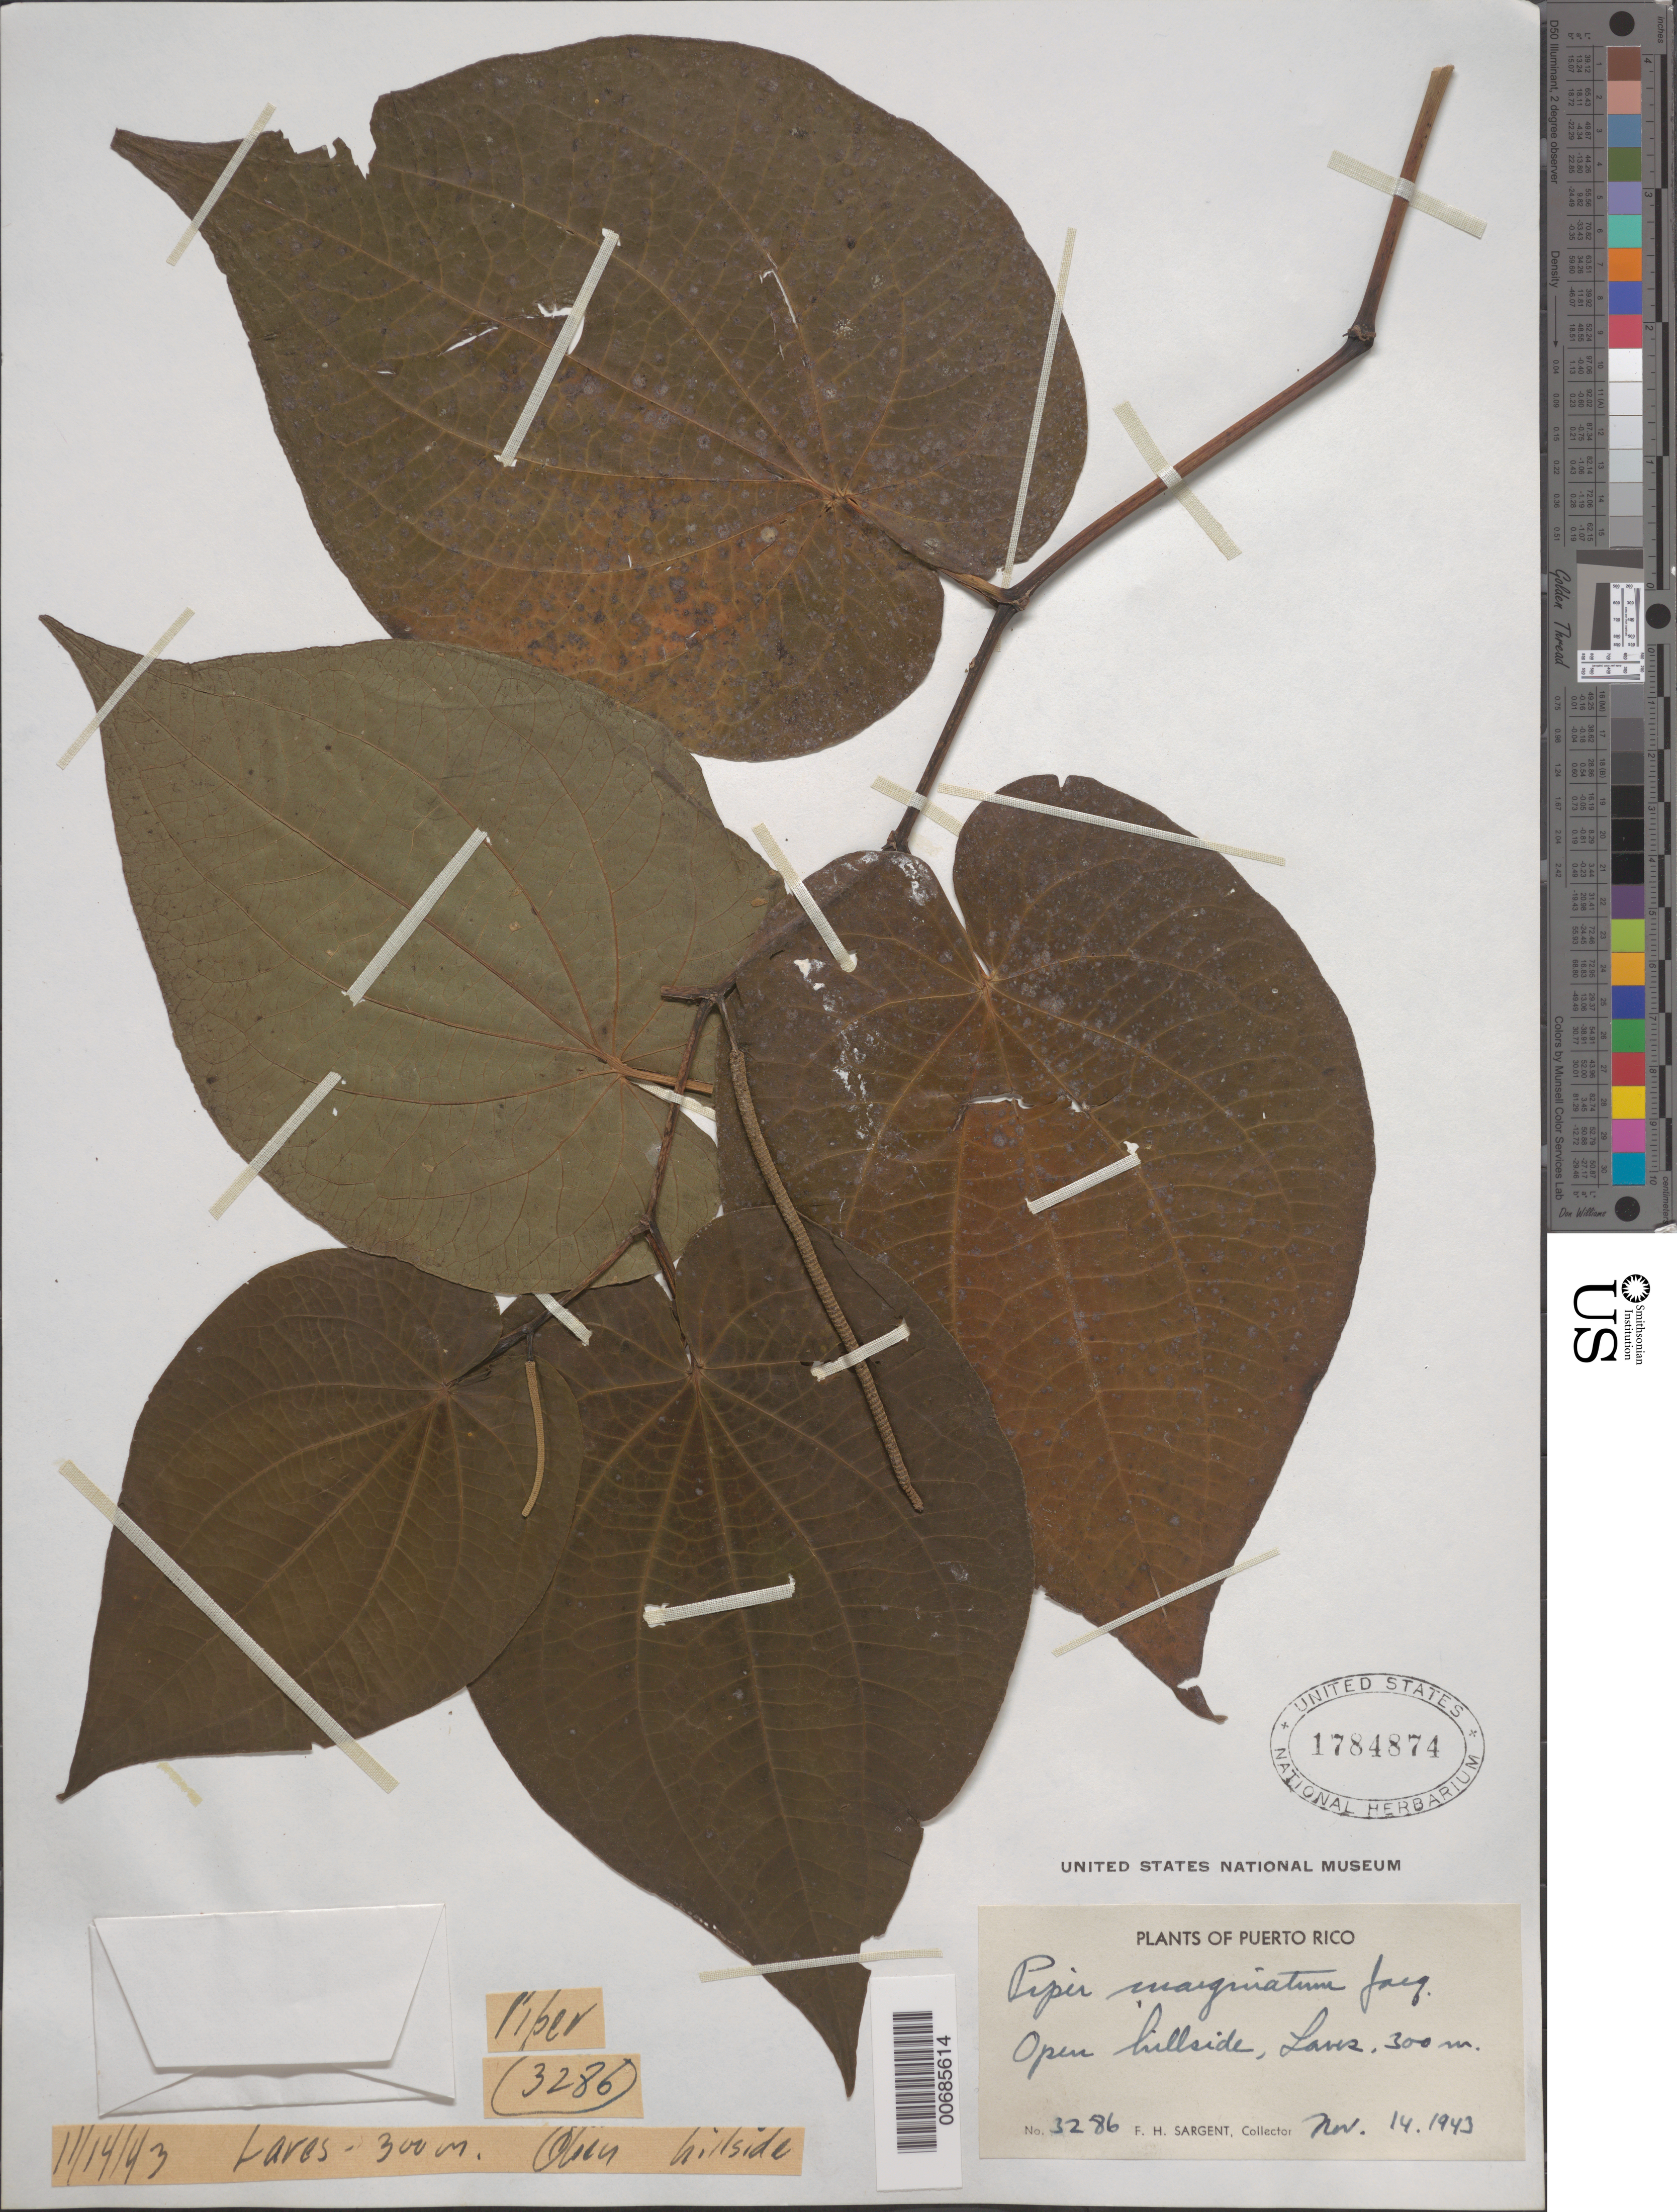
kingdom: Plantae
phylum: Tracheophyta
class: Magnoliopsida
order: Piperales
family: Piperaceae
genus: Piper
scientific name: Piper marginatum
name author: Jacq.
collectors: F. H. Sargent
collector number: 3286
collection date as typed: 14 Nov 1943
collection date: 1943-11-14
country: Puerto Rico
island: Greater Antilles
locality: open hillside, Laves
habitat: Open Hillside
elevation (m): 300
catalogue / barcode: US 1784874